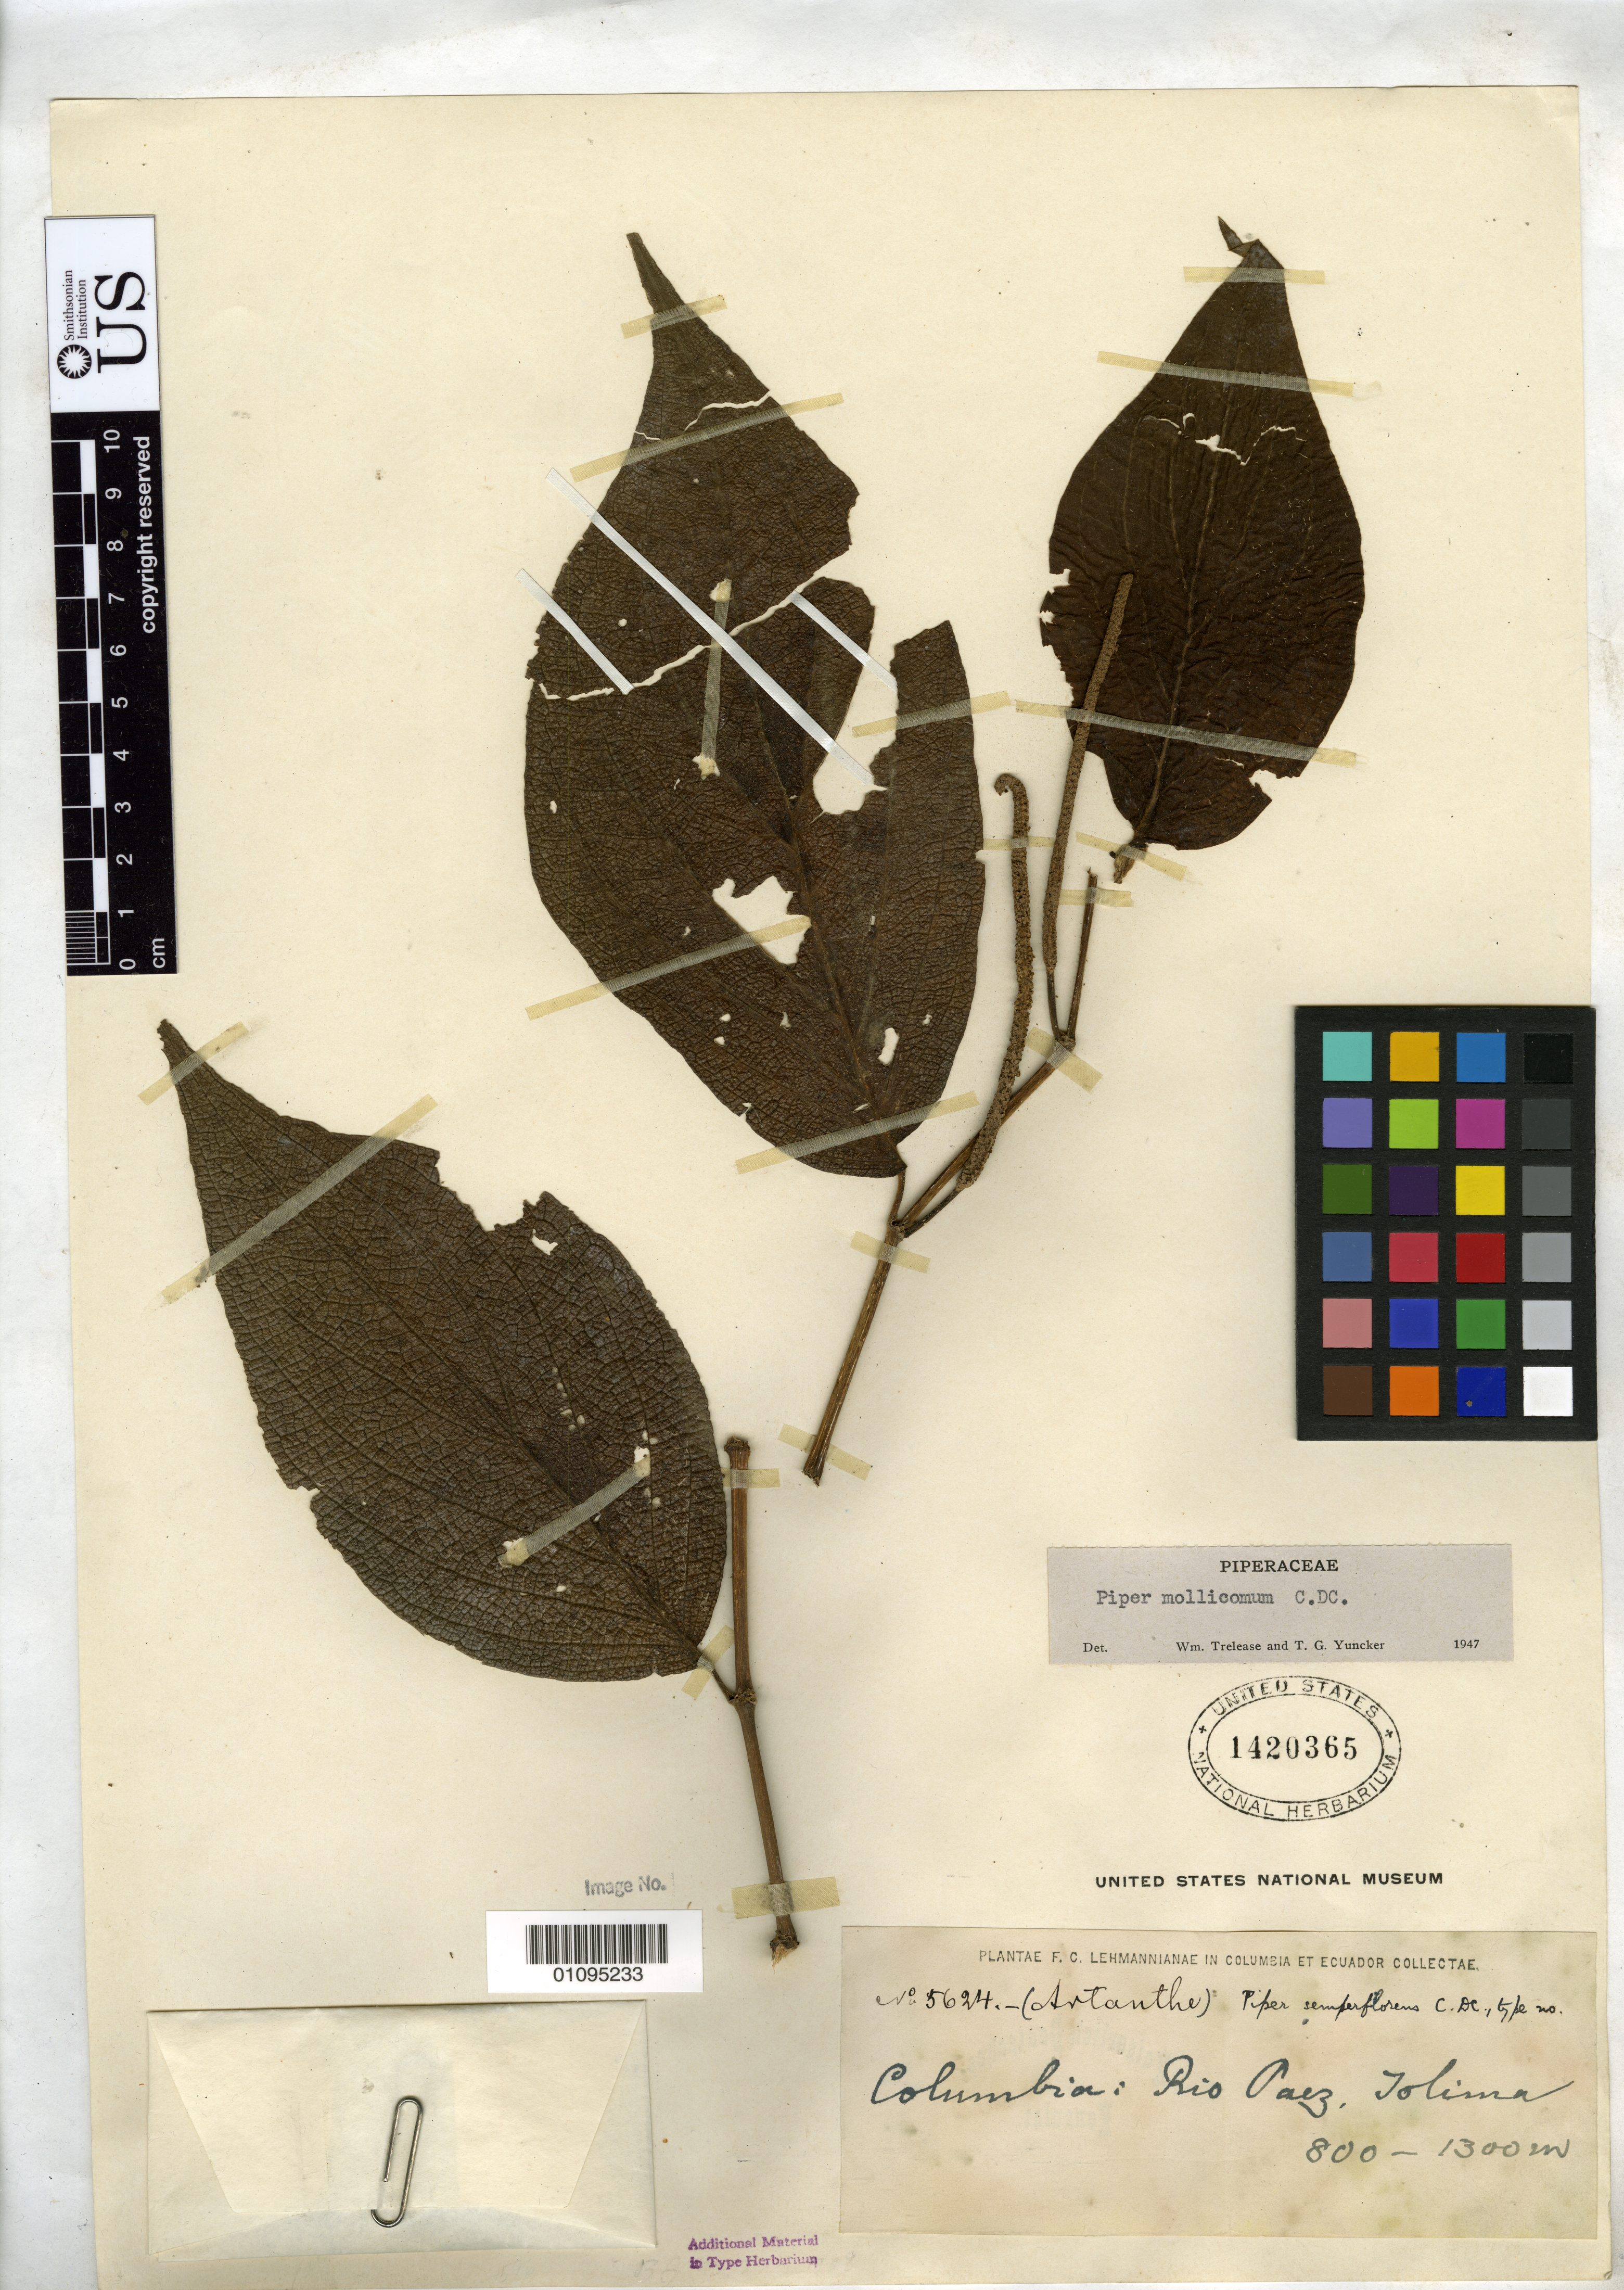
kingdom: Plantae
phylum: Tracheophyta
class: Magnoliopsida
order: Piperales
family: Piperaceae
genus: Piper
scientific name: Piper semperflorens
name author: C. DC.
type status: Isotype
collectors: F. C. Lehmann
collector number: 5624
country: Colombia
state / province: Tolima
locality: Rio Paez.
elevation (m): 800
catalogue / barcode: US 1420365